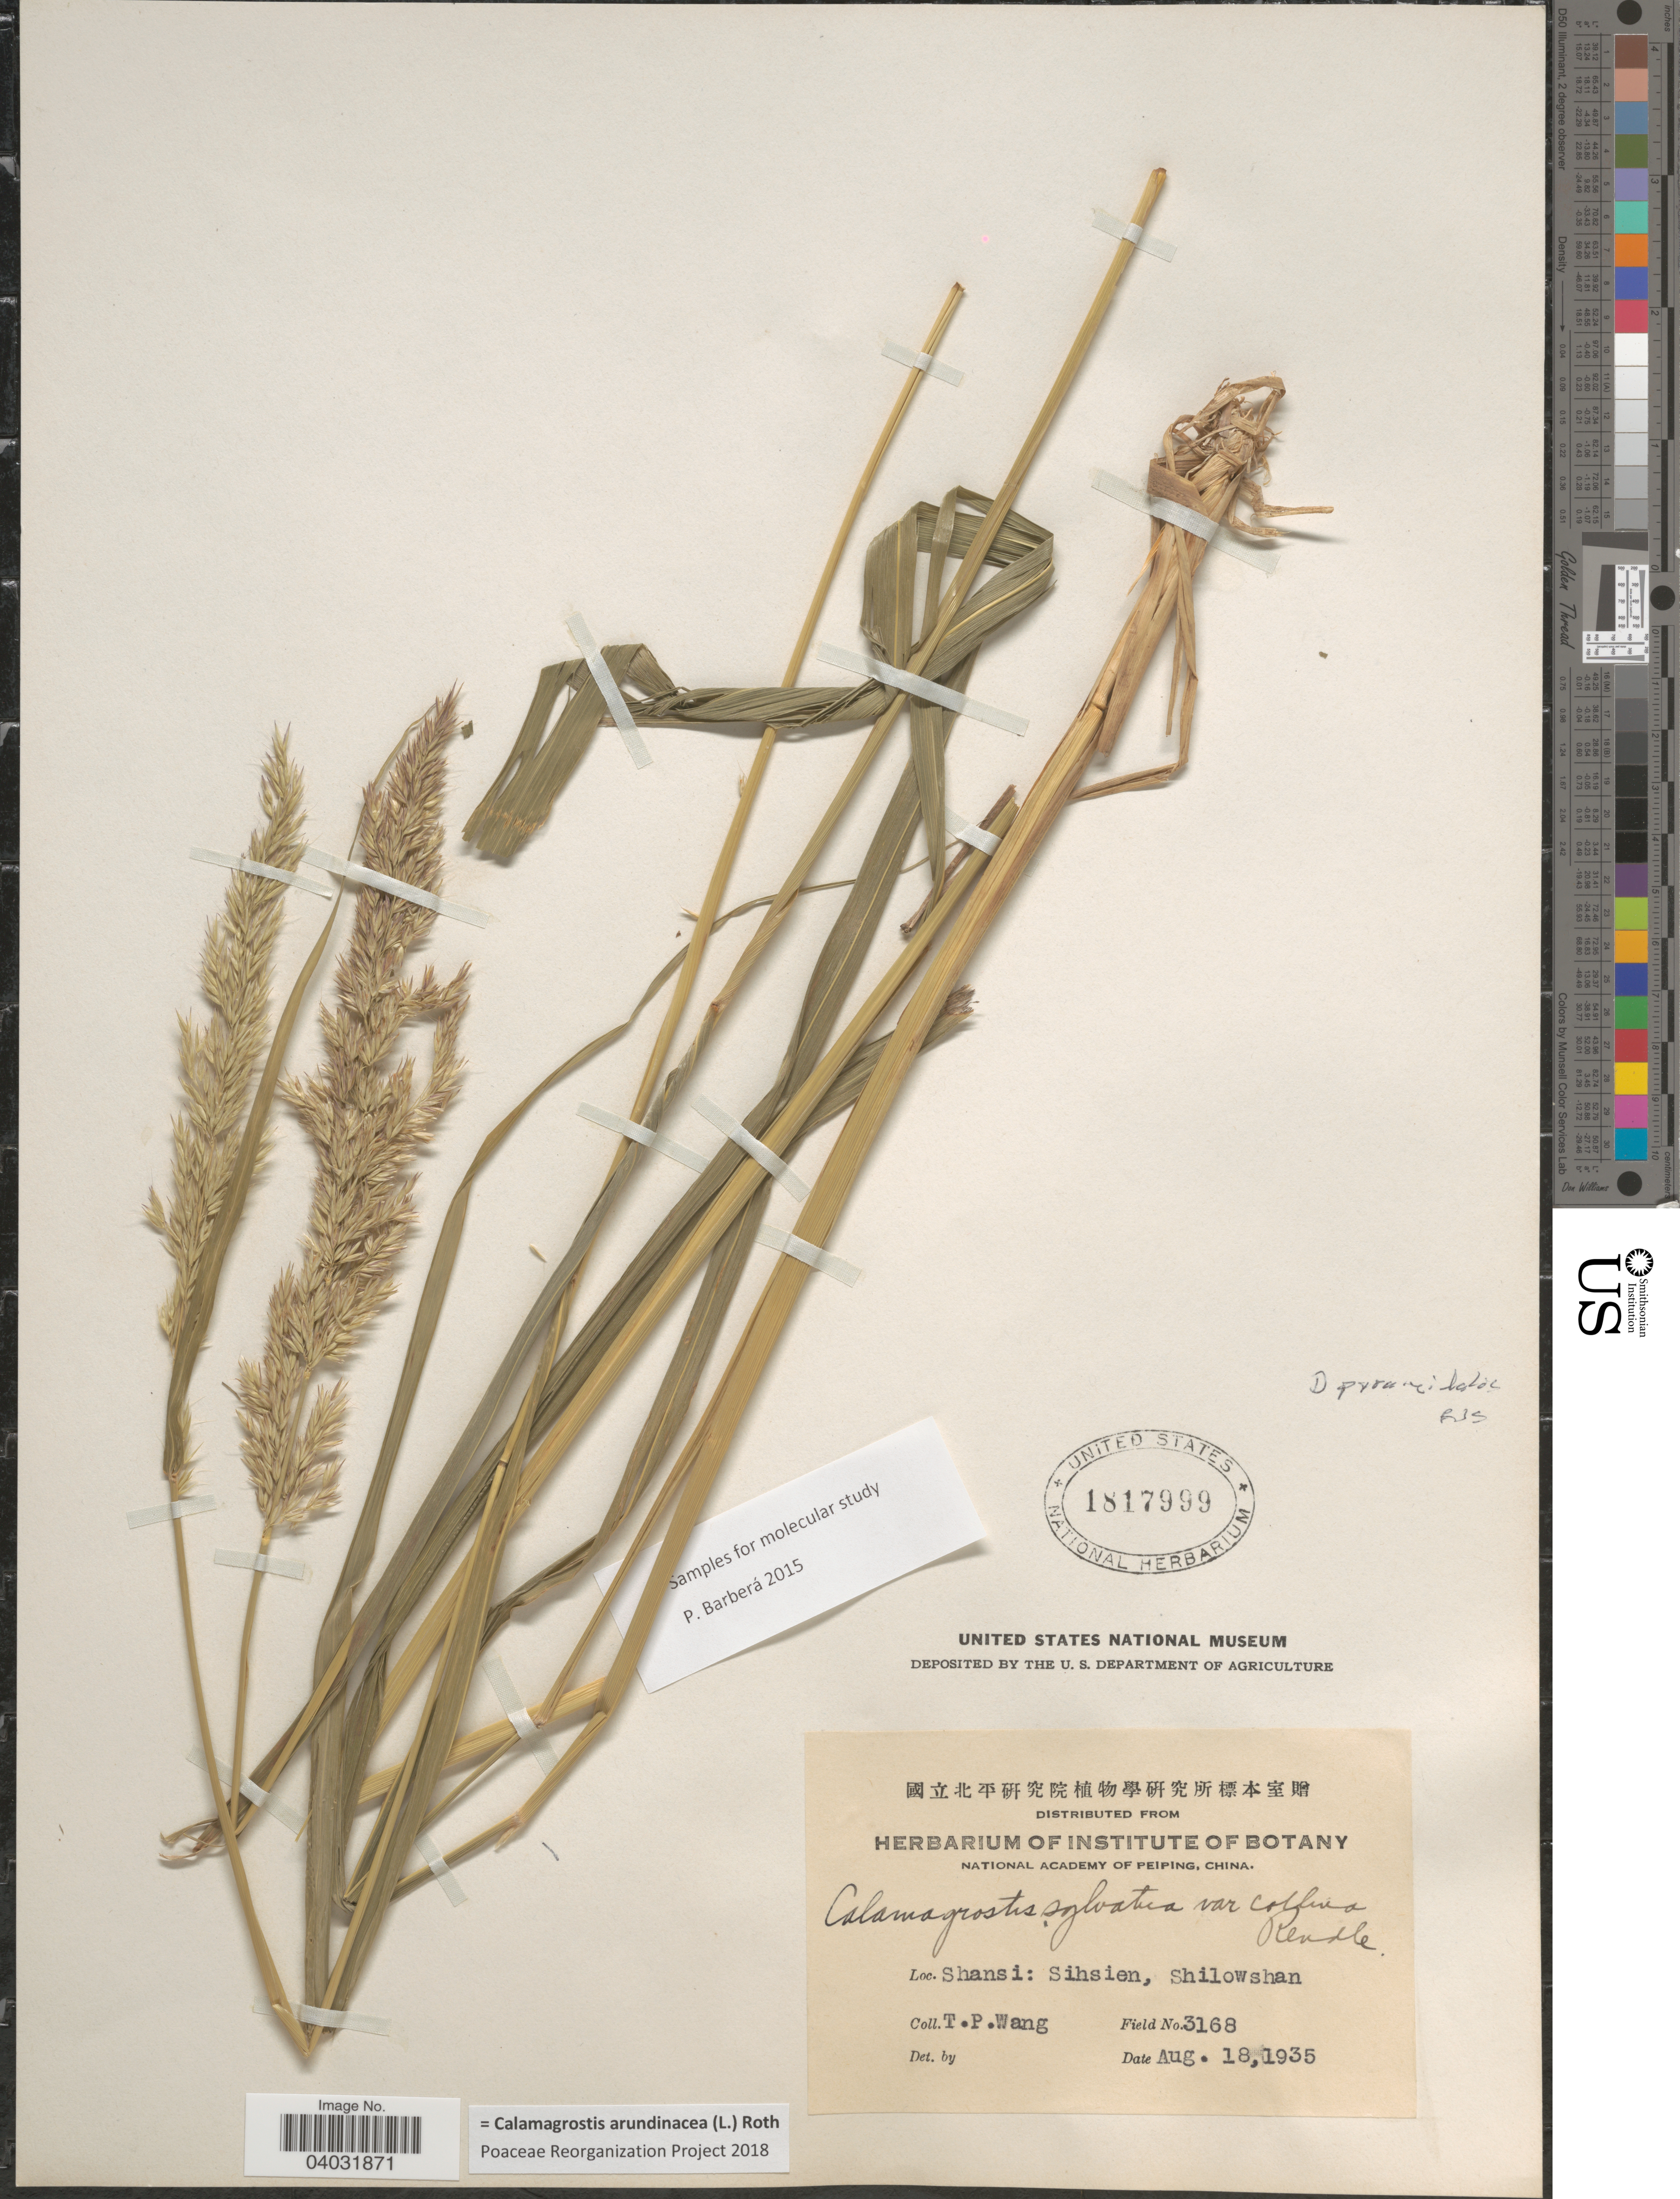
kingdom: Plantae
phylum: Tracheophyta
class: Liliopsida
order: Poales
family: Poaceae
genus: Calamagrostis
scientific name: Calamagrostis arundinacea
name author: (L.) Roth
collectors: T. Wang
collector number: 3168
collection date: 1935-08-18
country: China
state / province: Shanxi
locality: Sihsien, Shilowshan.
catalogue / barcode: US 1817999